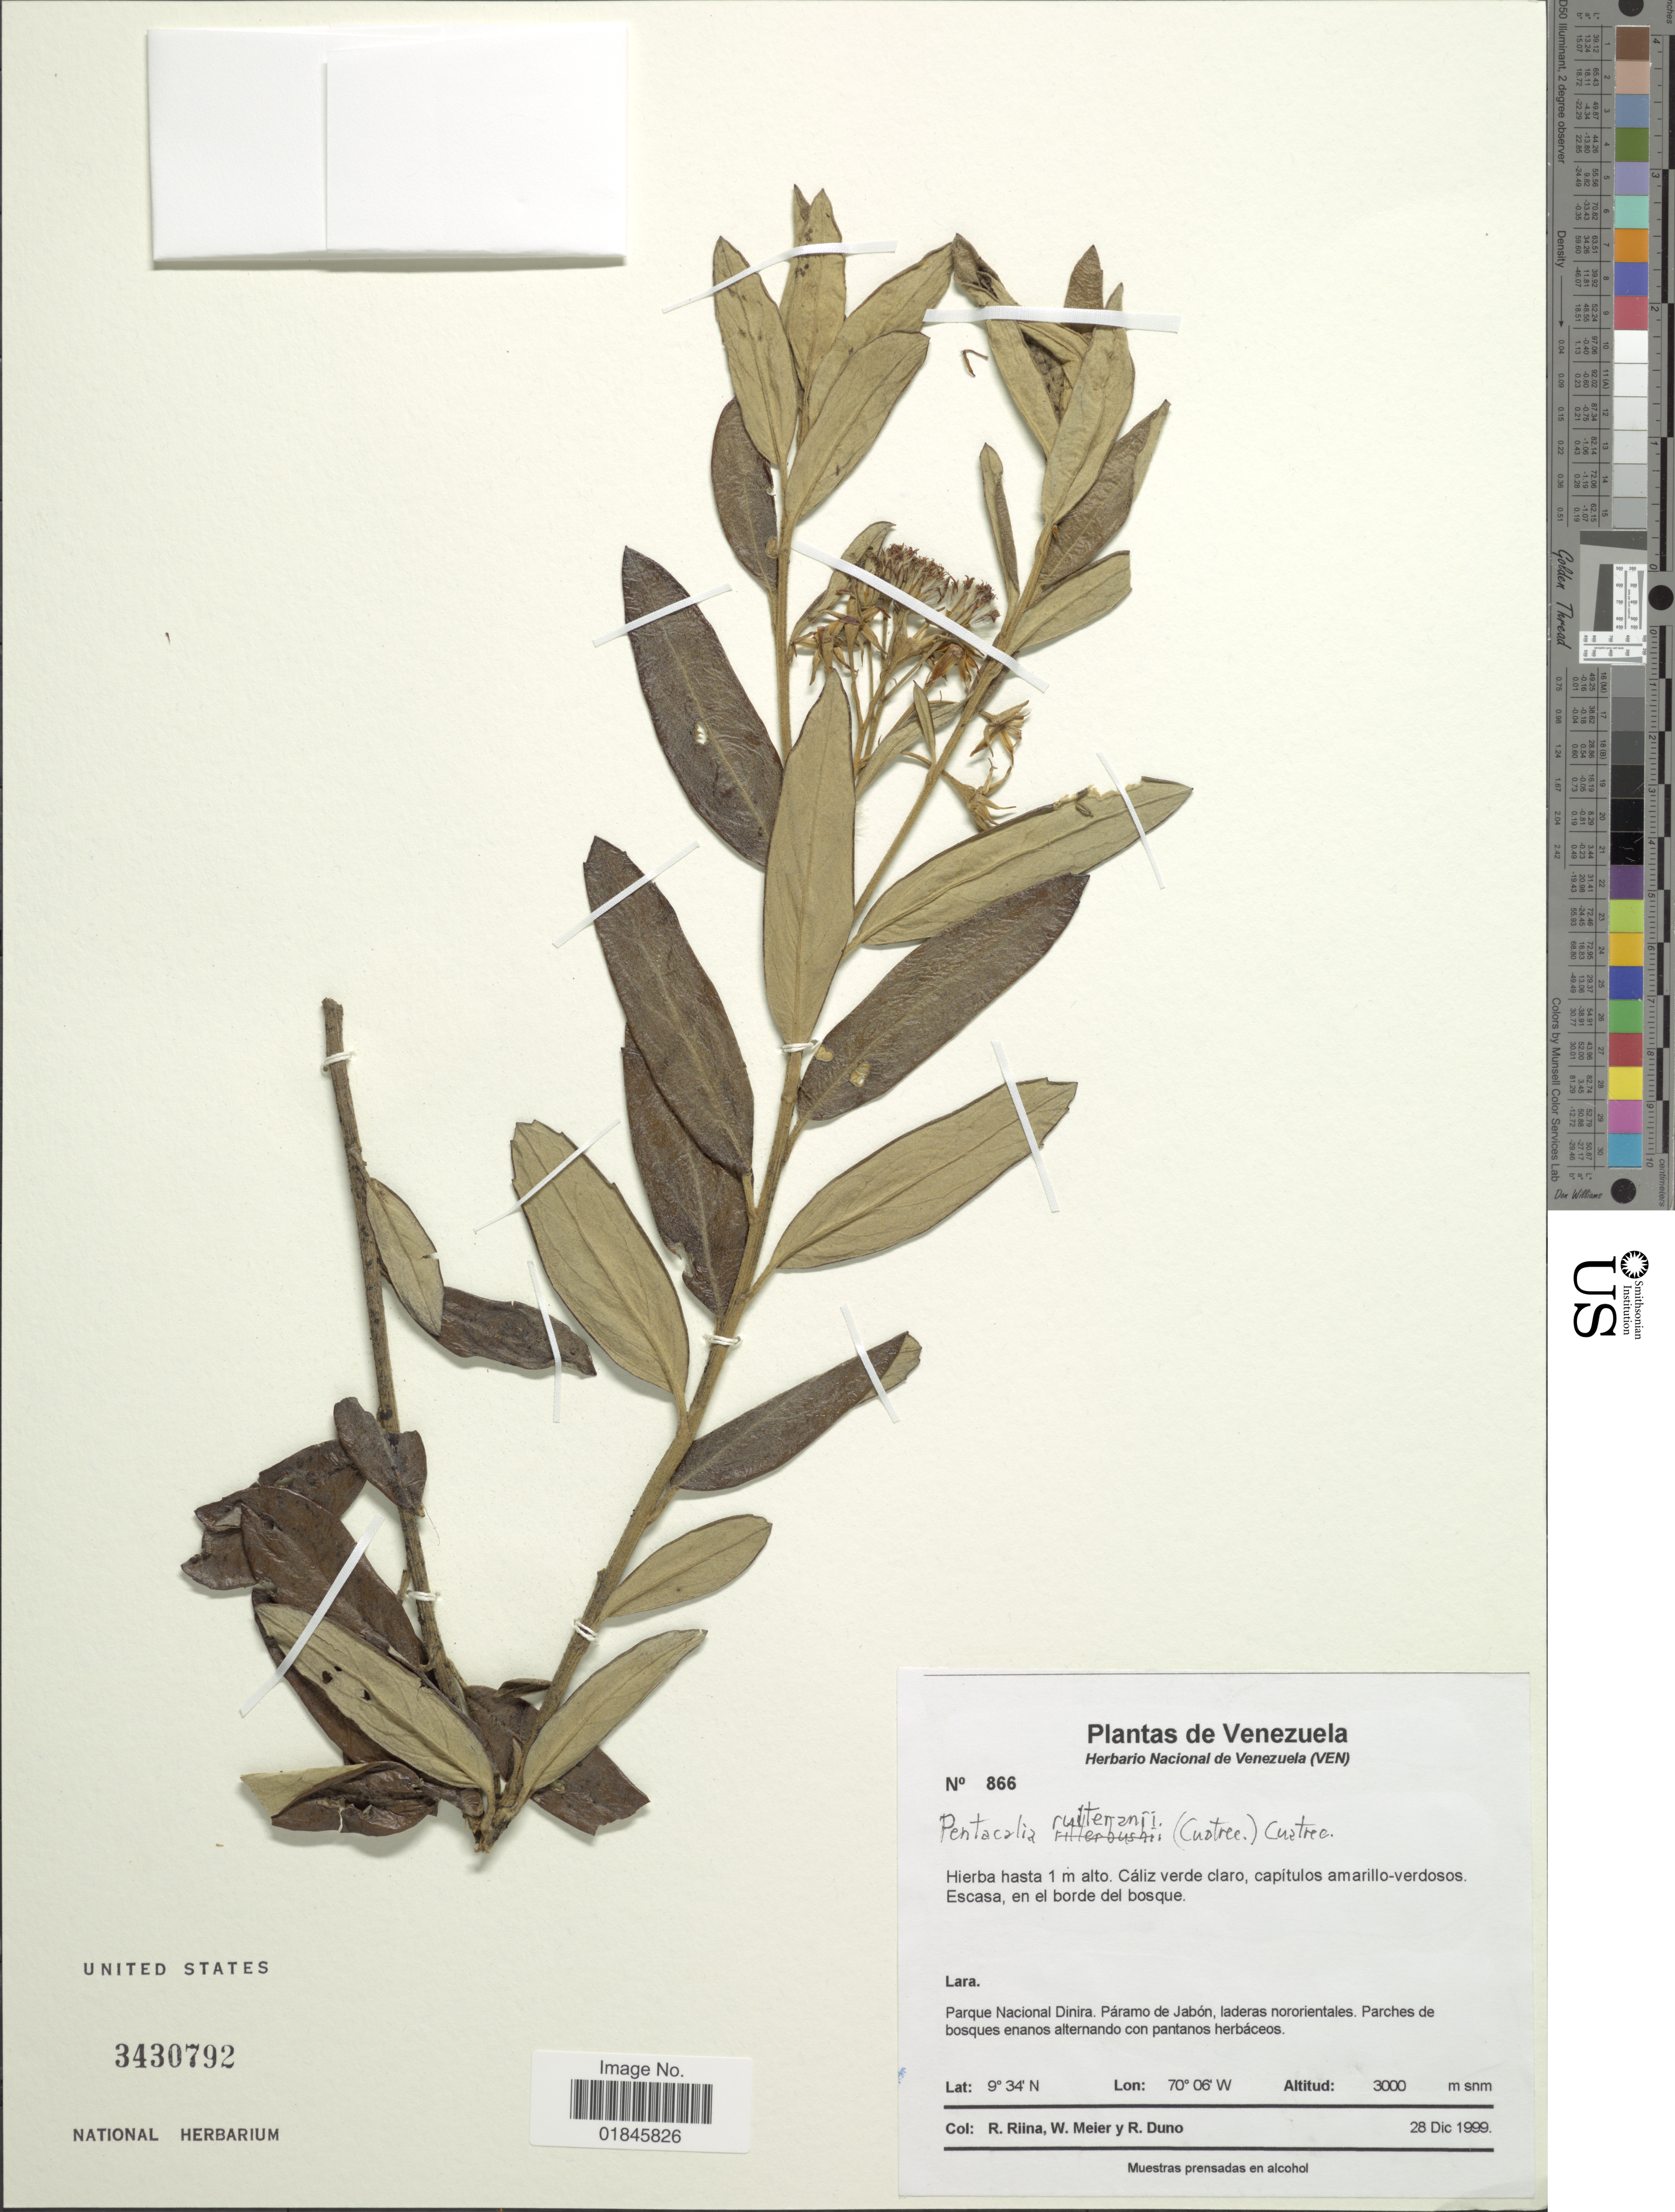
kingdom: Plantae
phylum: Tracheophyta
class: Magnoliopsida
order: Asterales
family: Asteraceae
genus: Pentacalia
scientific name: Pentacalia ruiteranii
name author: (Cuatrec.) Cuatrec.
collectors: R. Riina, W. Meier & R. Duno de Stefano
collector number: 866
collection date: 1999-12-28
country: Venezuela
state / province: Lara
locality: Parque Nacional Dinira. Páramo de Jabón, laderas nororientales. Parches de bosques enanos alternando con pantanos herbáceos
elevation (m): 3000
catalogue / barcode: US 3430792